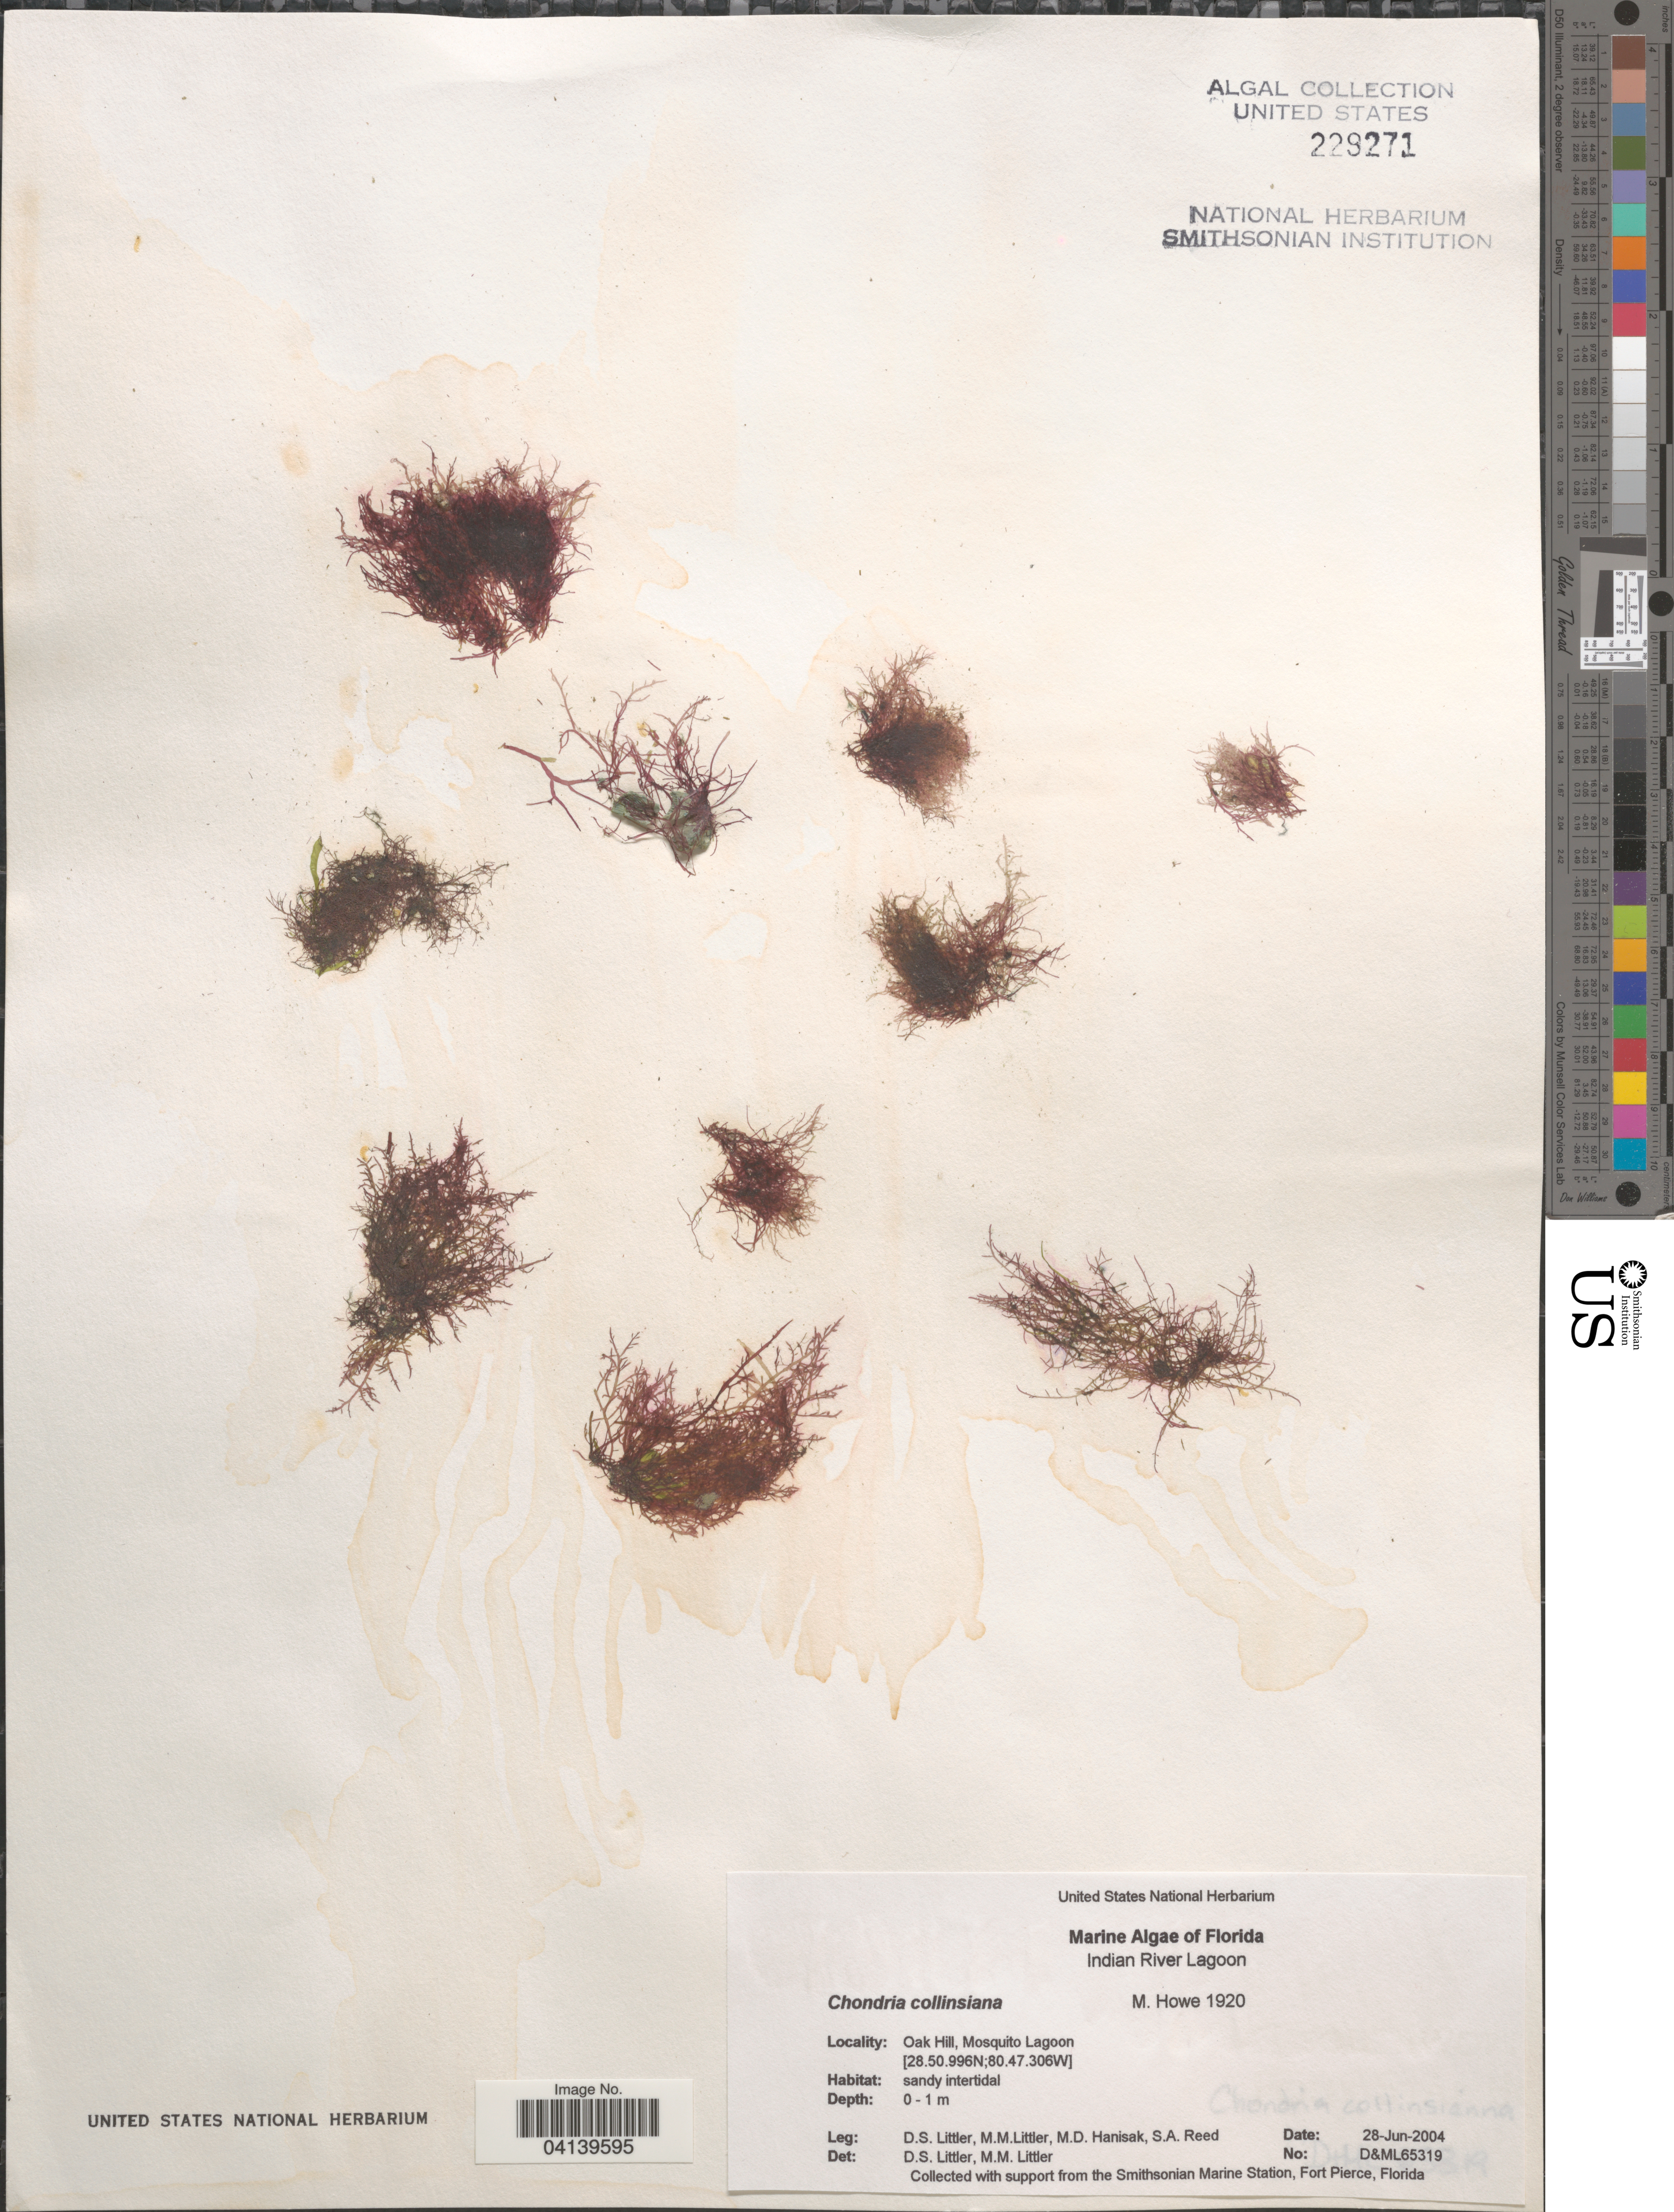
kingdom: Plantae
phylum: Rhodophyta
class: Florideophyceae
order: Ceramiales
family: Rhodomelaceae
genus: Chondria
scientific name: Chondria collinsiana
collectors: D. S. Littler, M. Hanisak & S. Reed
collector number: D&ML65319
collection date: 2004-06-28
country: United States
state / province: Florida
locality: Indian River Lagoon. Oak Hill, Mosquito Lagoon.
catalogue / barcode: US 229271